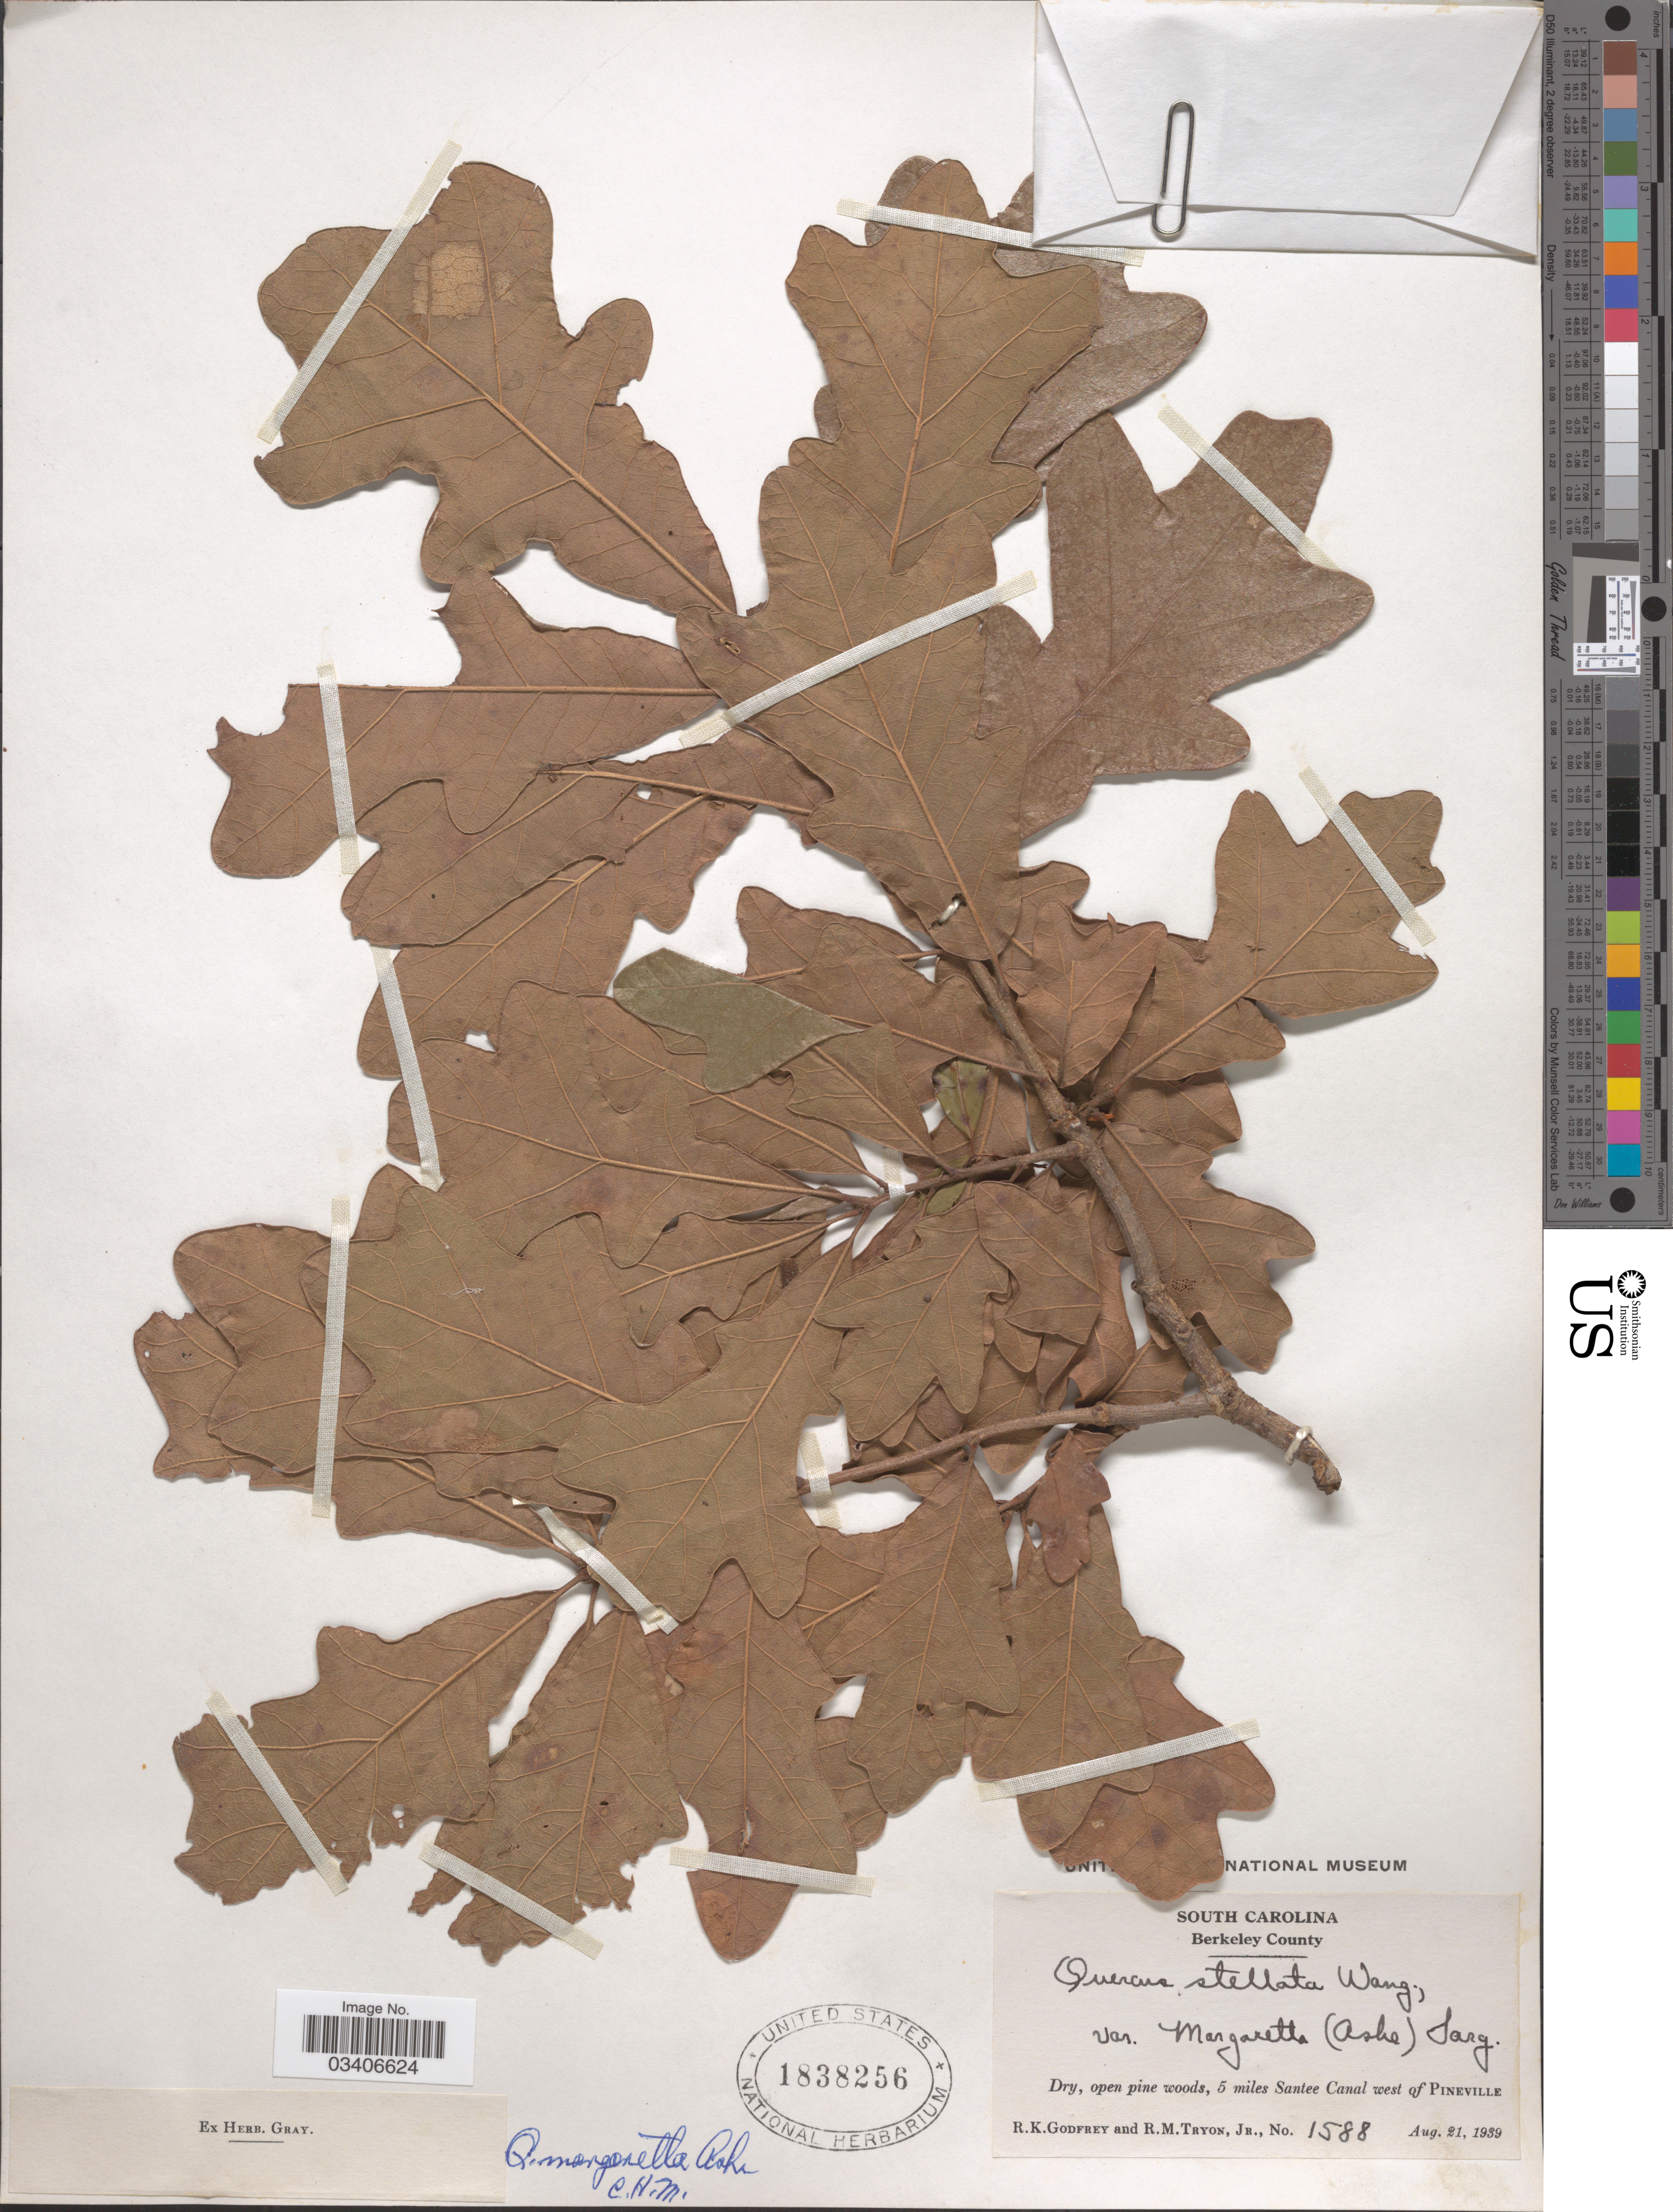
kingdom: Plantae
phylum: Tracheophyta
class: Magnoliopsida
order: Fagales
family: Fagaceae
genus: Quercus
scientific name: Quercus margarettae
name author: Ashe ex Small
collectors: R. K. Godfrey & R. Tryon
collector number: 1588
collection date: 1939-08-21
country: United States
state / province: South Carolina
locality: Berkeley County. 5 miles Santee Canal west of Pineville.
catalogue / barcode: US 1838256